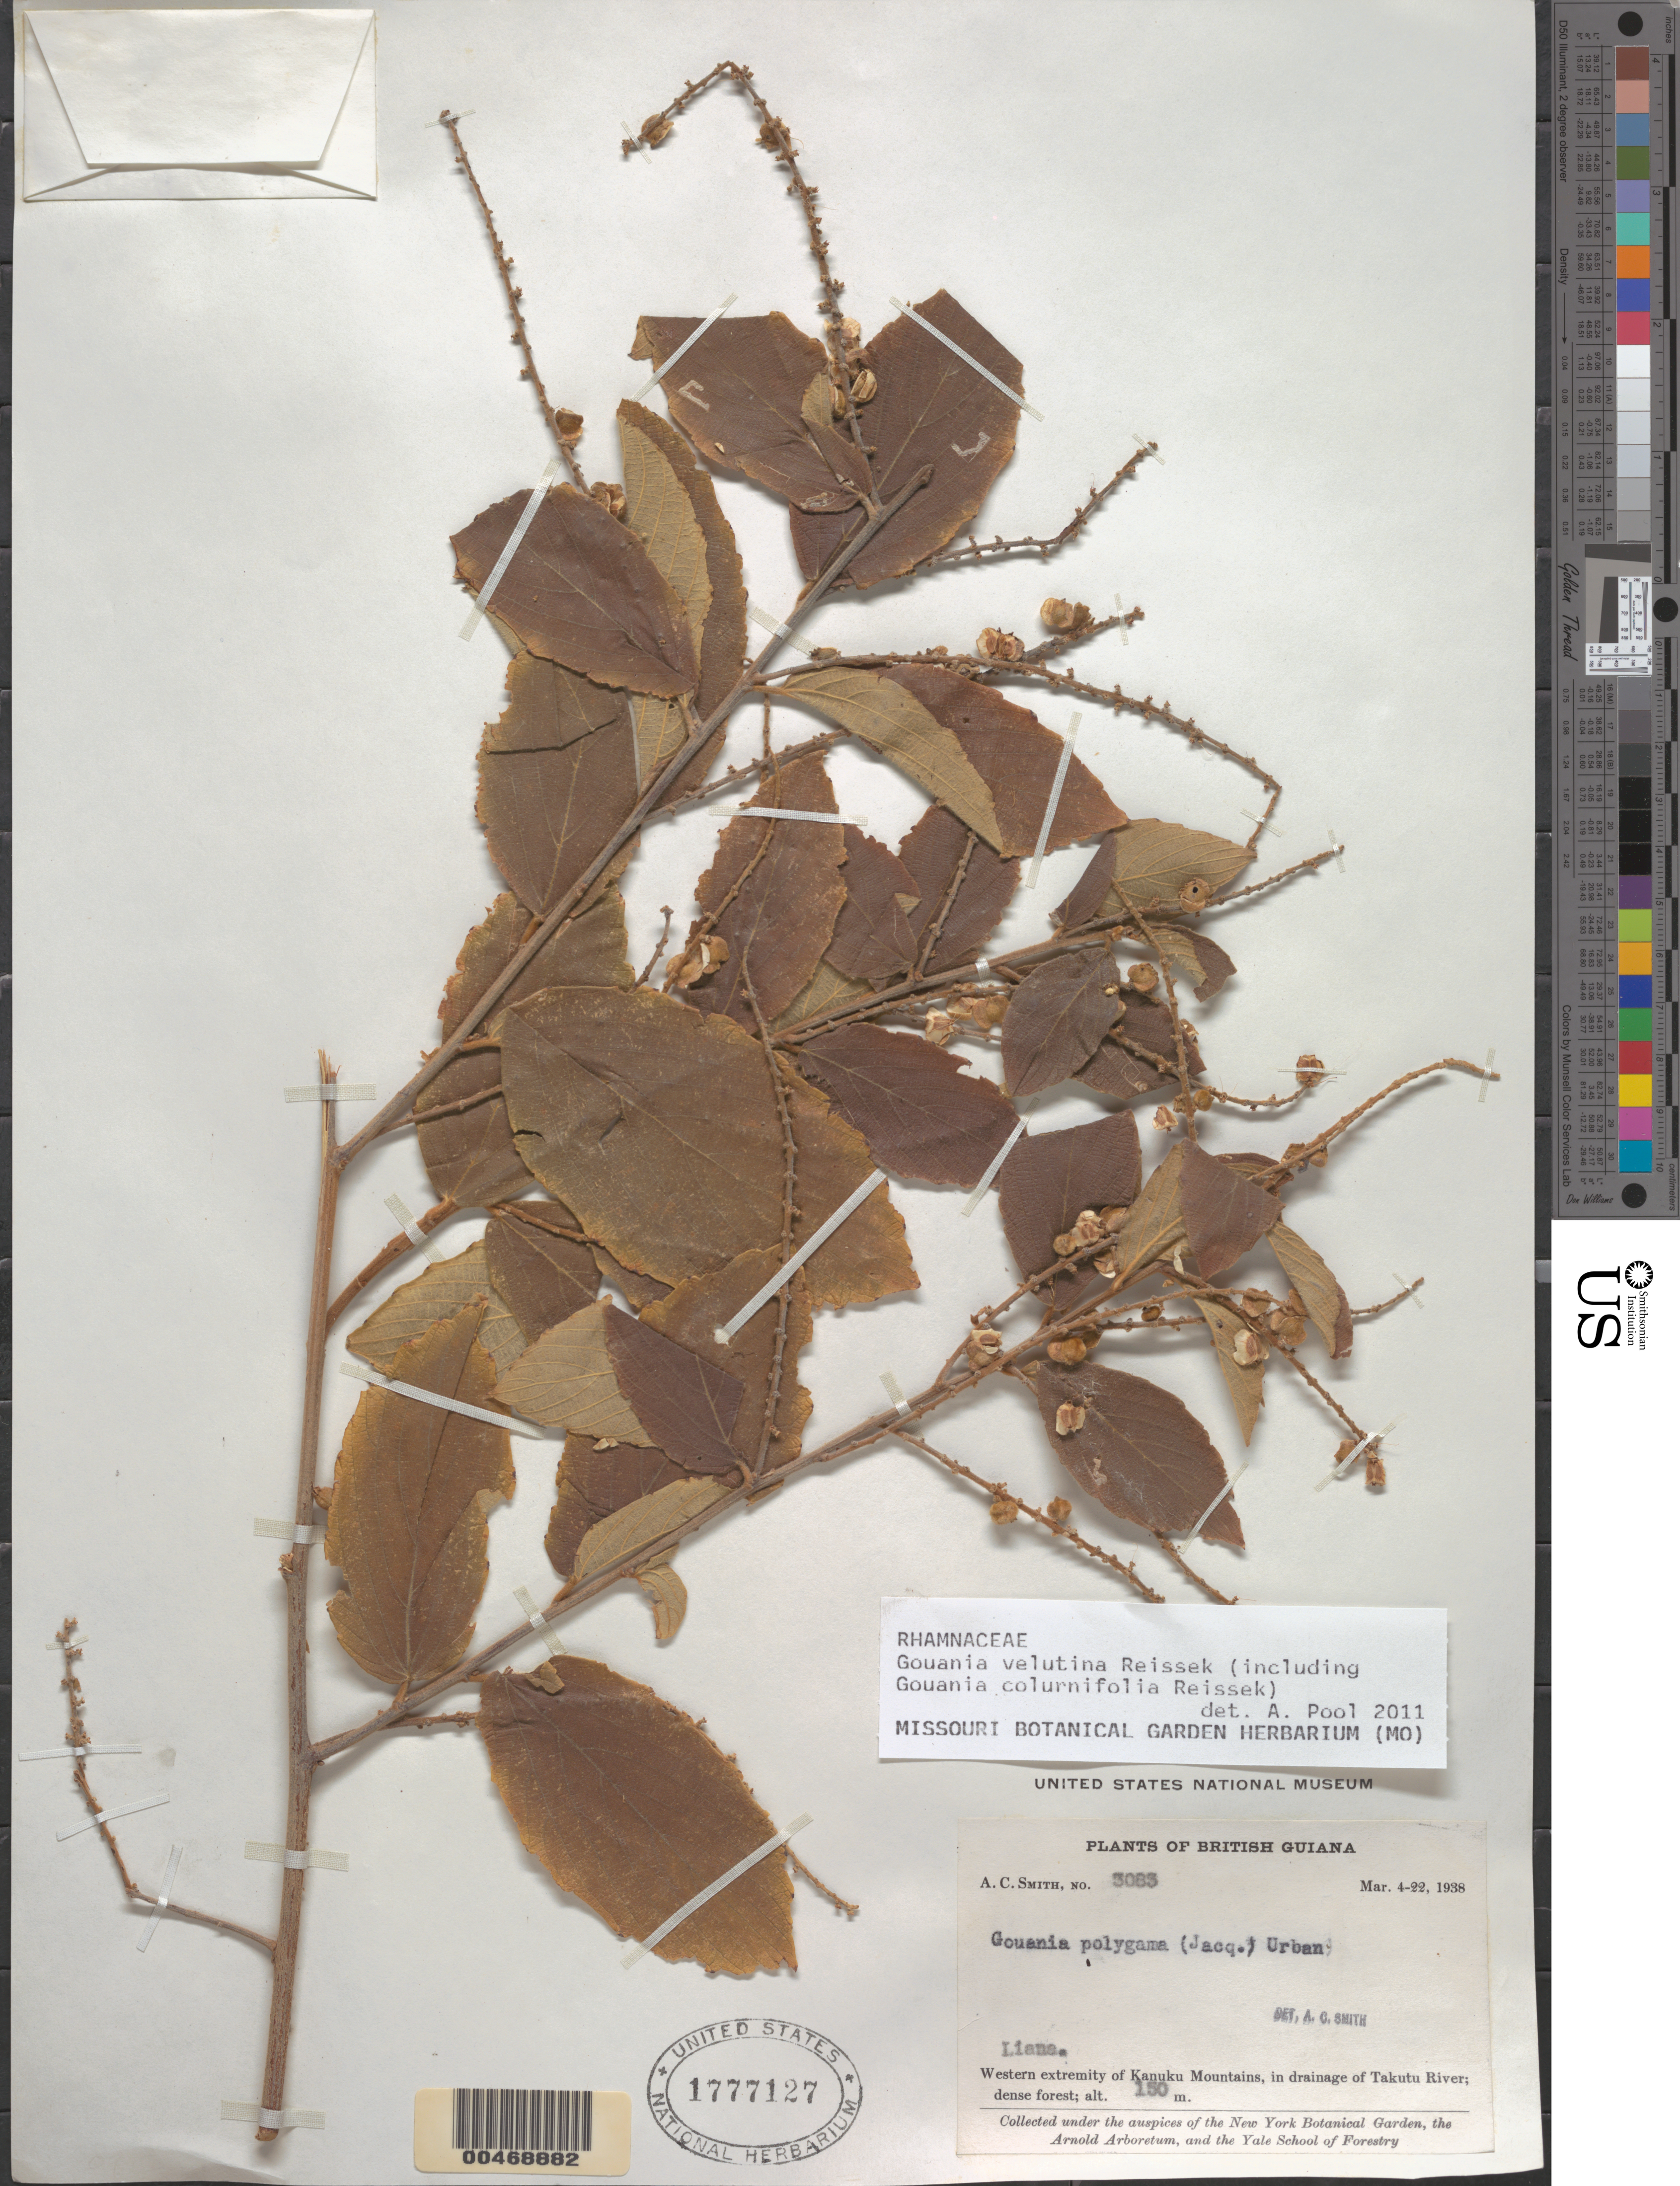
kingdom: Plantae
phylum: Tracheophyta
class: Magnoliopsida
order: Rosales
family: Rhamnaceae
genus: Gouania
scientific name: Gouania velutina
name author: Reissek in Mart.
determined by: Pool, A., (MO), Missouri Botanical Garden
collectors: A. C. Smith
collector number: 3083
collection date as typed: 4-Mar-38 to 22-Mar-38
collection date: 1938-03-04/1938-03-22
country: Guyana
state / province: U. Takutu-U. Essequibo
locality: Kanuku Mts., drainage of Takutu R., western extremity of Kanuku Mountains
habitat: Dense forest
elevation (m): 150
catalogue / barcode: US 1777127